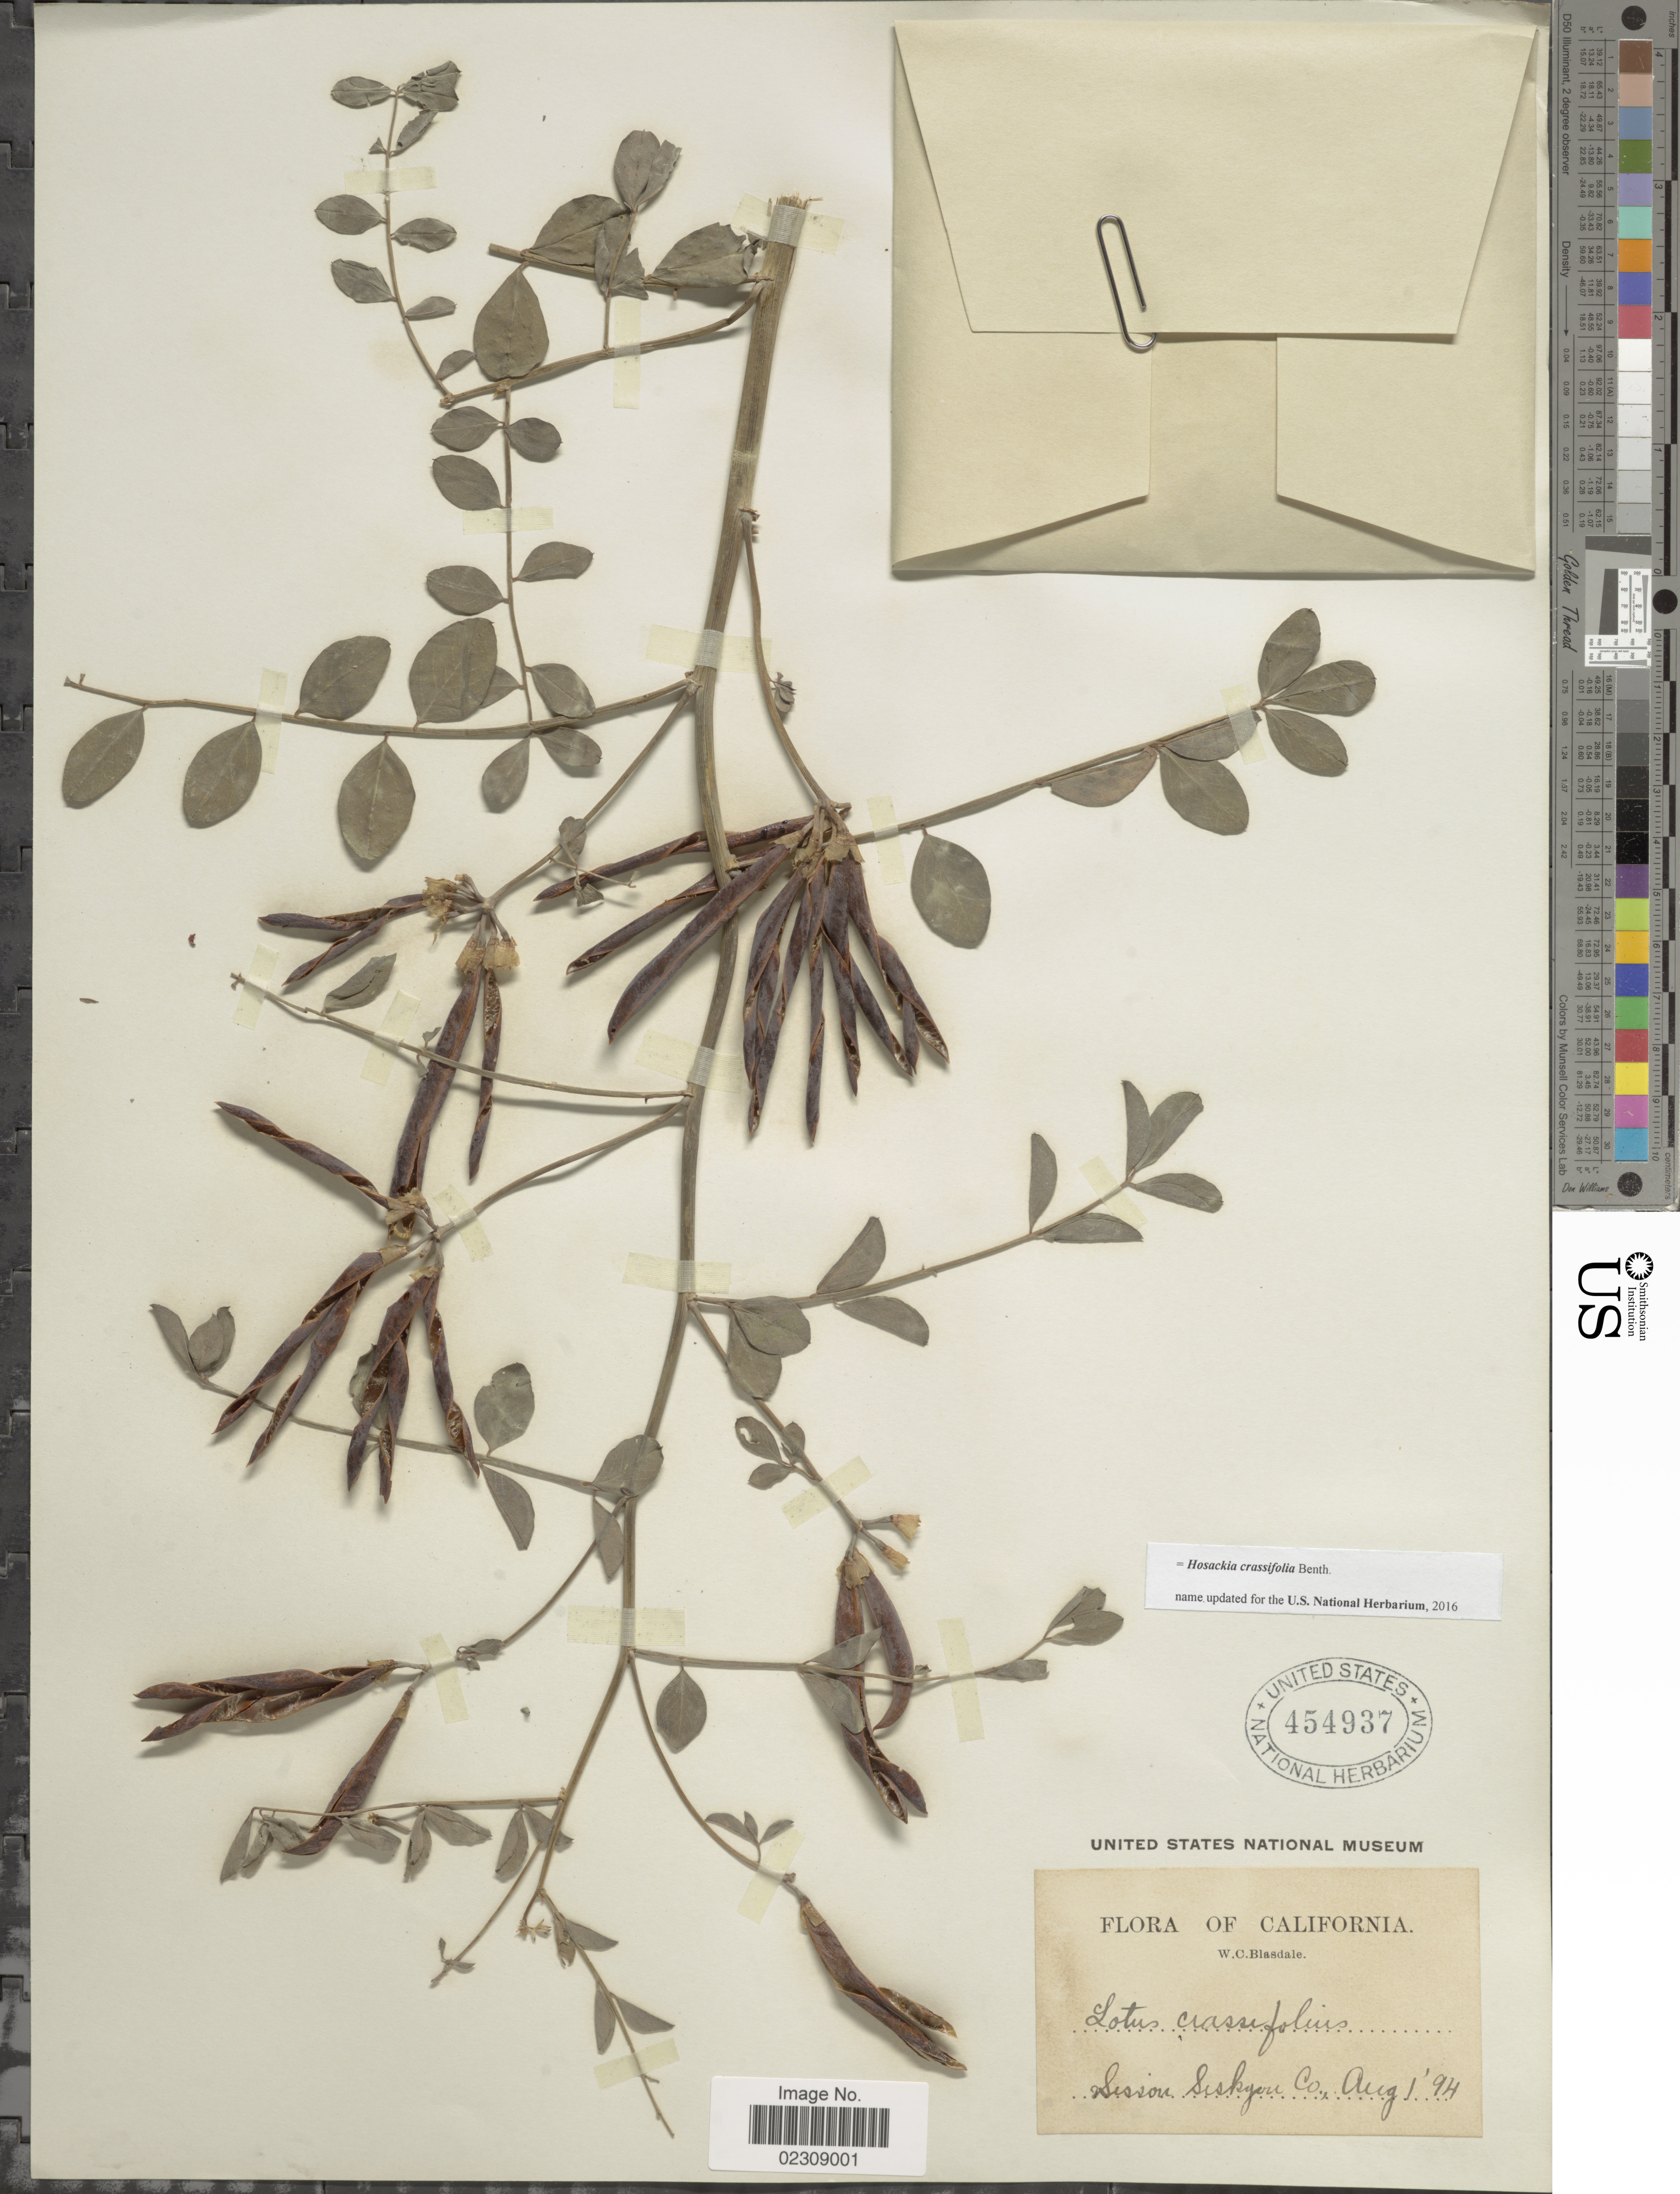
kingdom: Plantae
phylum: Tracheophyta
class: Magnoliopsida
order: Fabales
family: Fabaceae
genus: Hosackia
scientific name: Hosackia crassifolia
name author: Benth.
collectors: W. Blasdale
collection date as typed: Transcribed d/m/y: 1/8/94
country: United States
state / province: California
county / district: Siskiyou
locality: Sisson Siskyou Co.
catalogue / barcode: US 454937